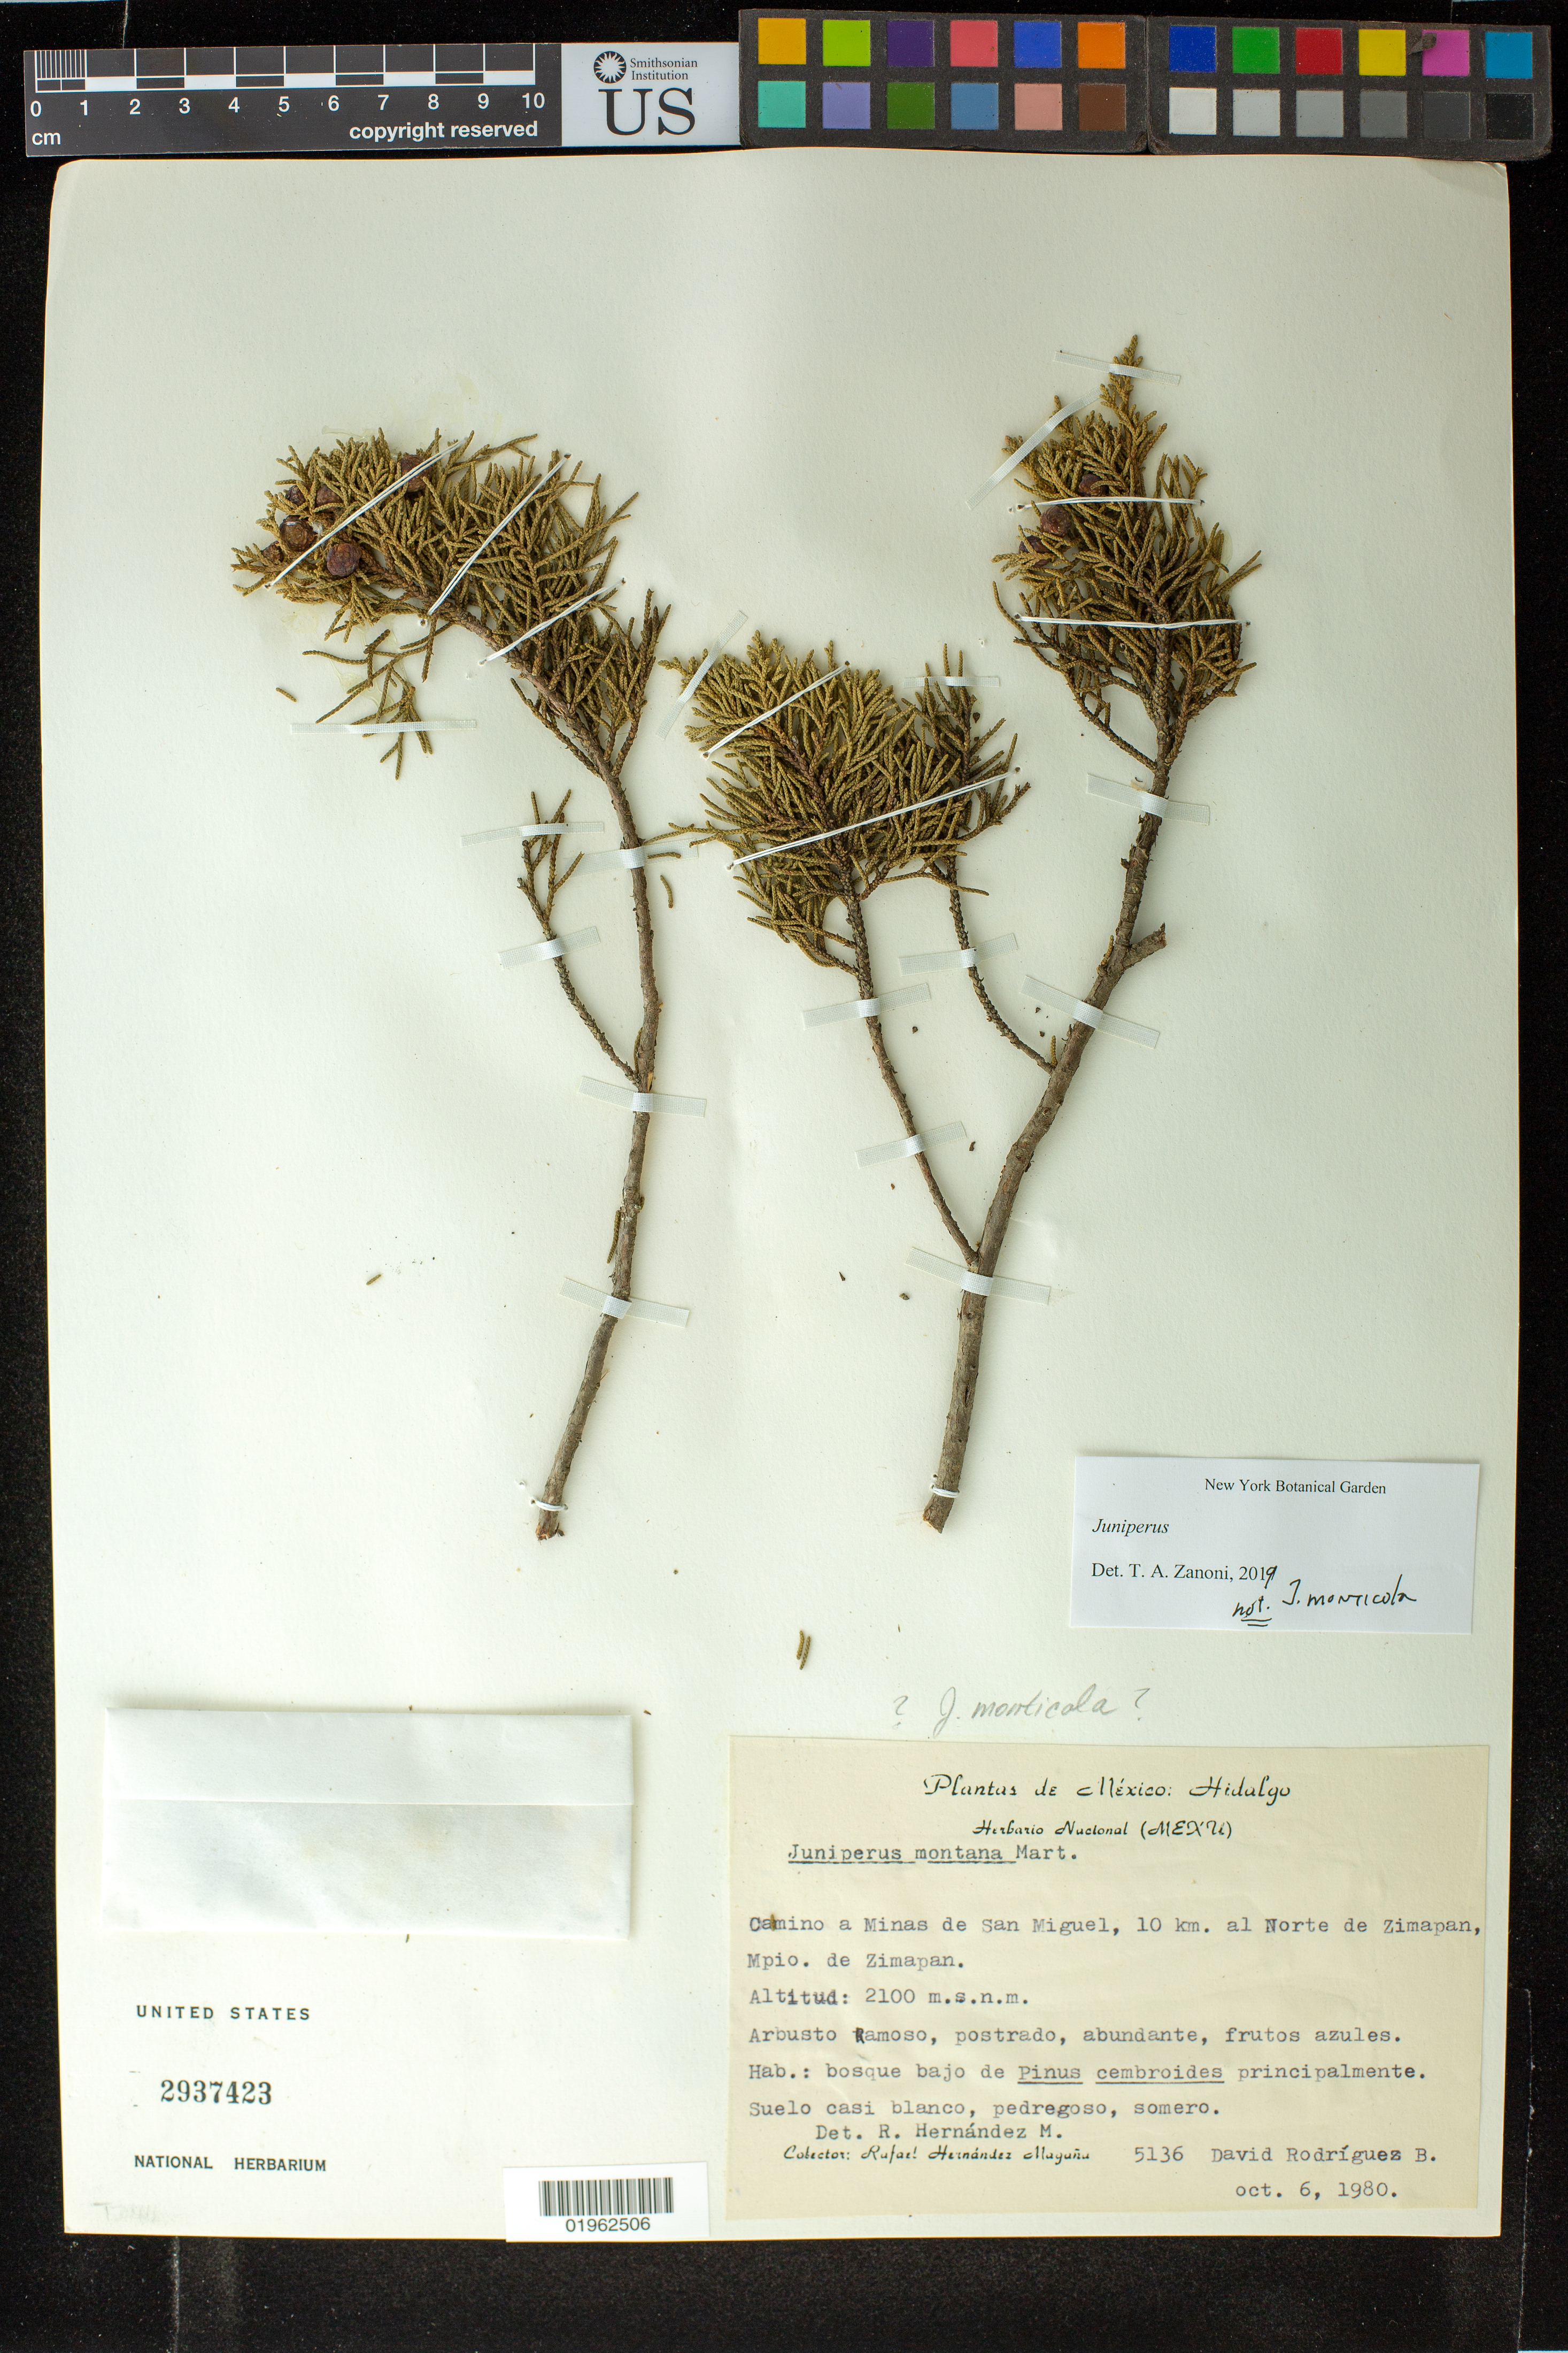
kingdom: Plantae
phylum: Tracheophyta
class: Pinopsida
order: Pinales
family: Cupressaceae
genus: Juniperus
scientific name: Juniperus sp.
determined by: Zanoni, T. A., (NY), New York Botanical Garden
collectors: R. Hernández-M. & D. Rodríguez B.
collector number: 5136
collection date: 1980-10-06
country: Mexico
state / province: Hidalgo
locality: Camino a Minas de San Miguel, 10 km. al Norte de Zimapan, Mpio. de Zimapan.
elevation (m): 2100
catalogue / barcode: US 2937423